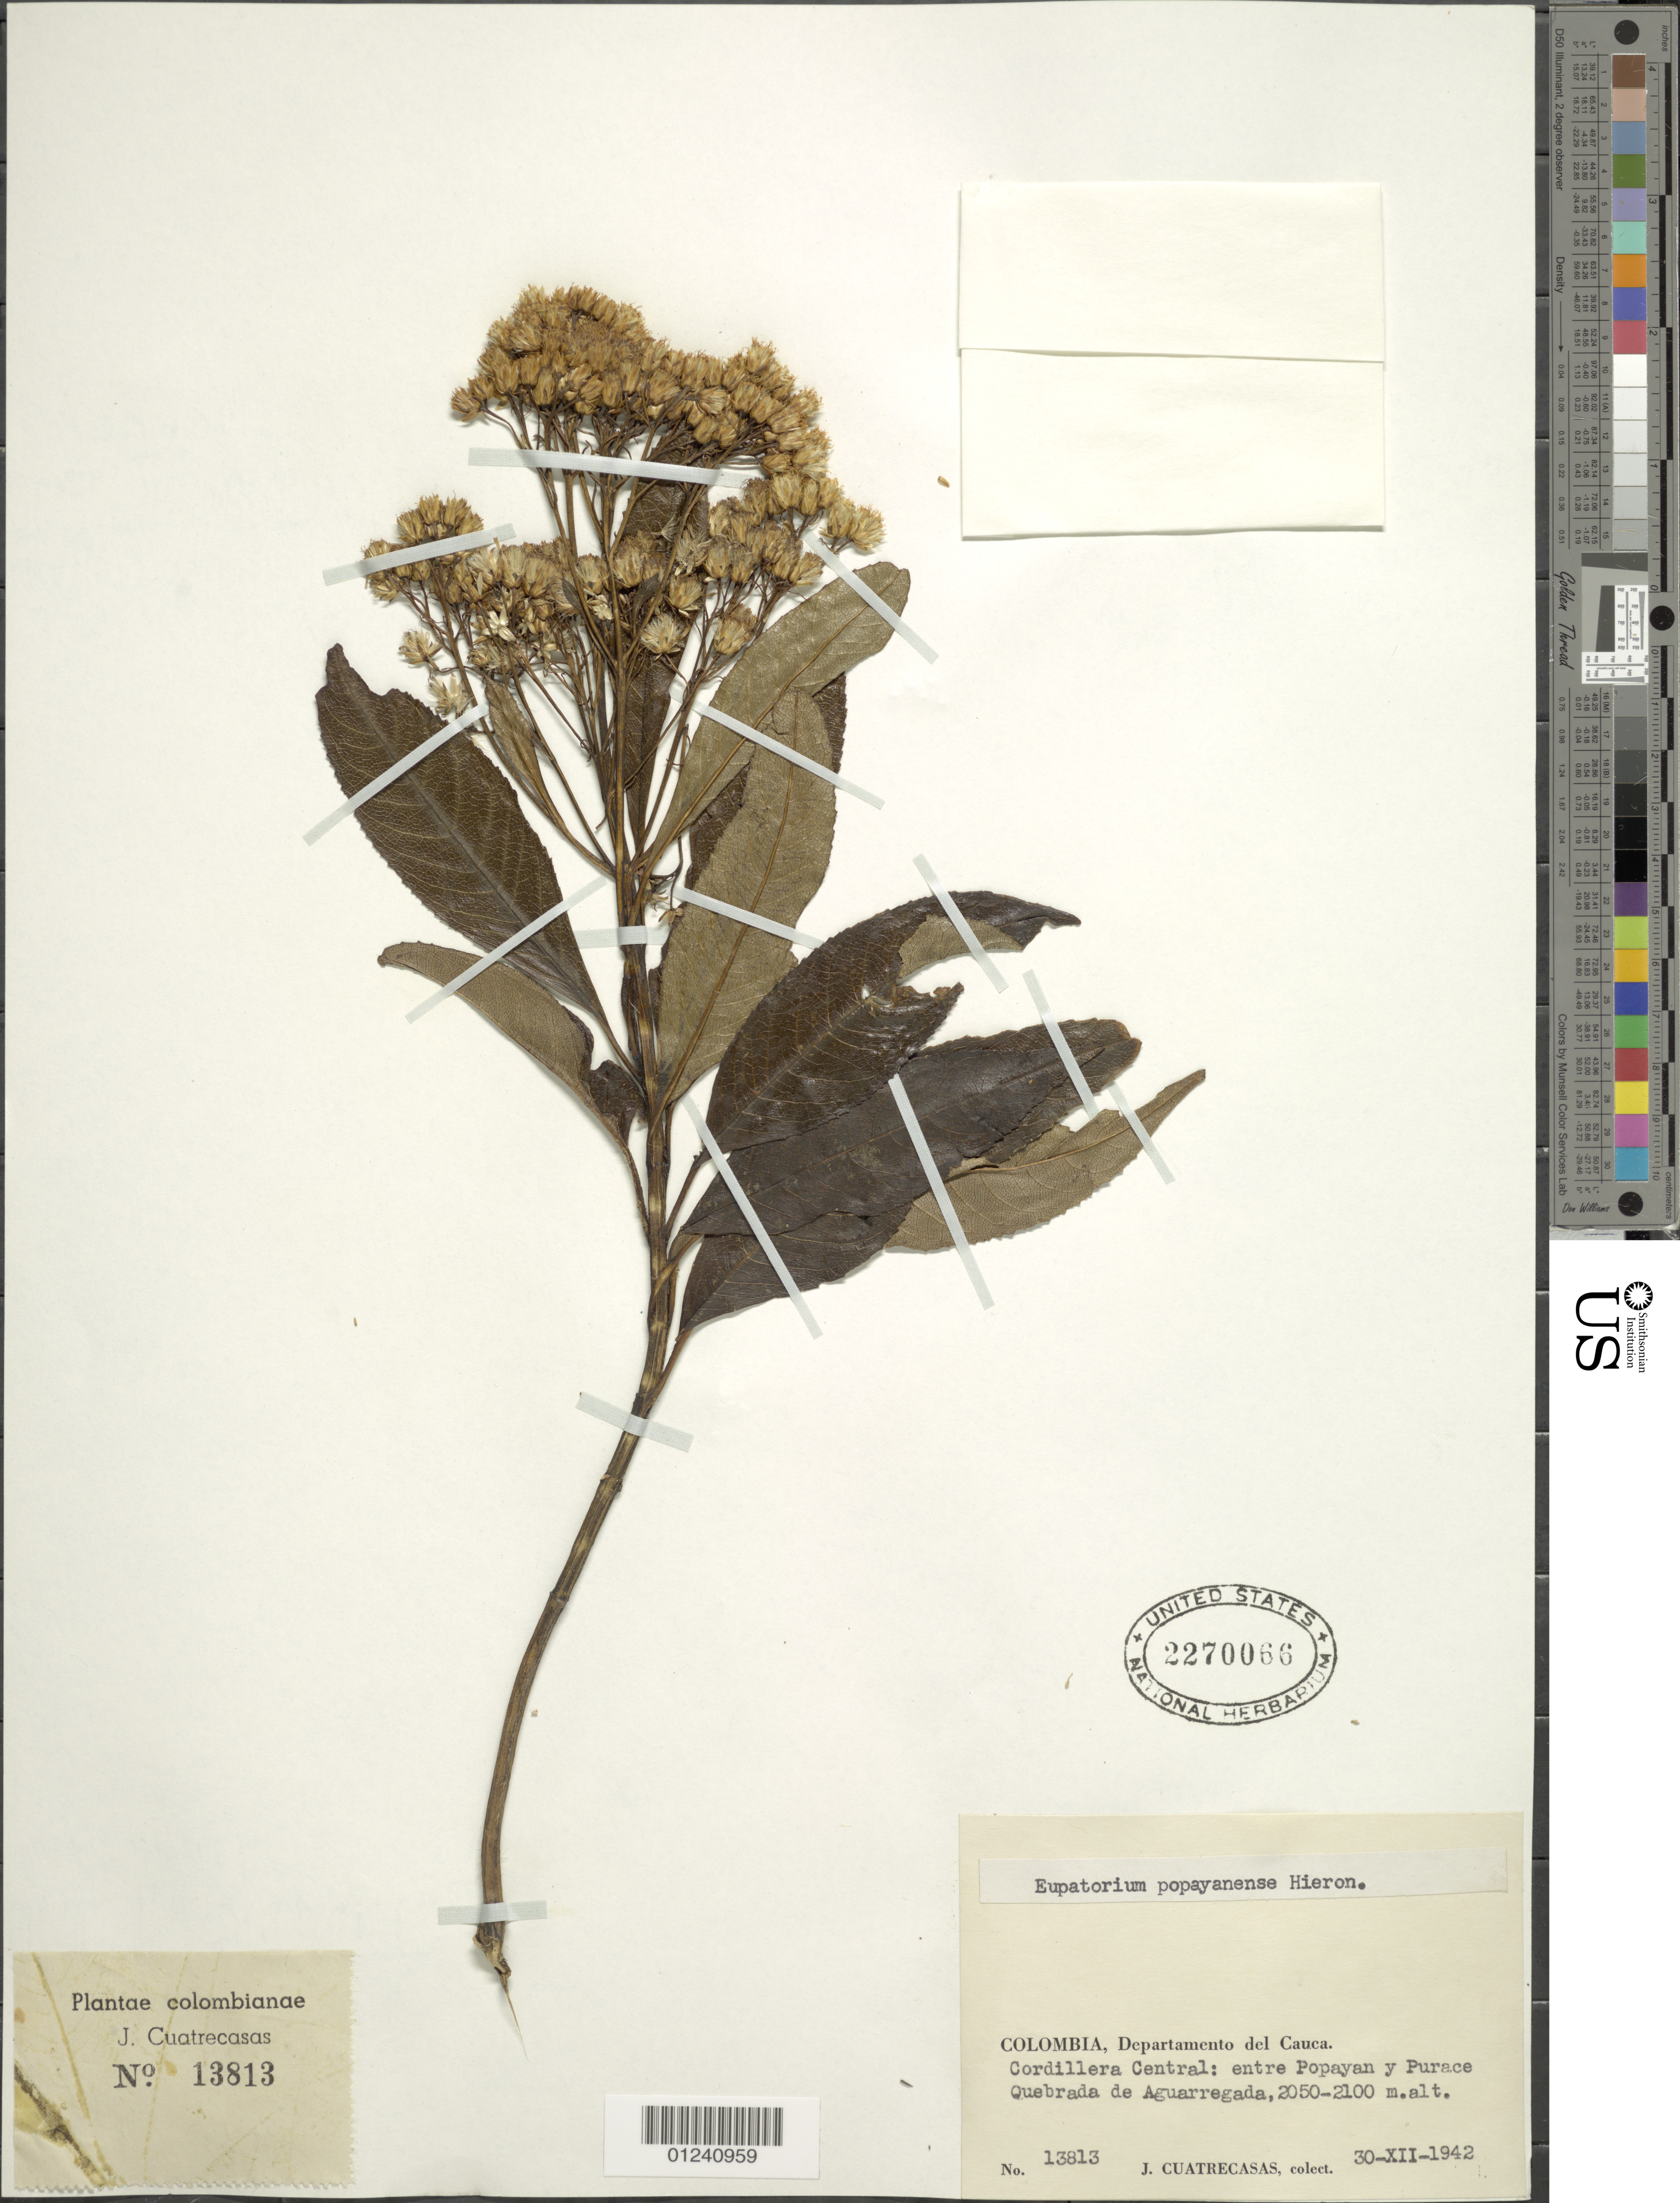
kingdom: Plantae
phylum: Tracheophyta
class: Magnoliopsida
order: Asterales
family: Asteraceae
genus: Ageratina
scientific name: Ageratina sp.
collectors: J. Cuatrecasas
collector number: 13813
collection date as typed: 30 Dec 1942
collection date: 1942-12-30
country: Colombia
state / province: Cauca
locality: Cordillera Central: entre Popayán y Puracé, Quebrada de Aguarregada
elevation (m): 2050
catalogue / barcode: US 2270066